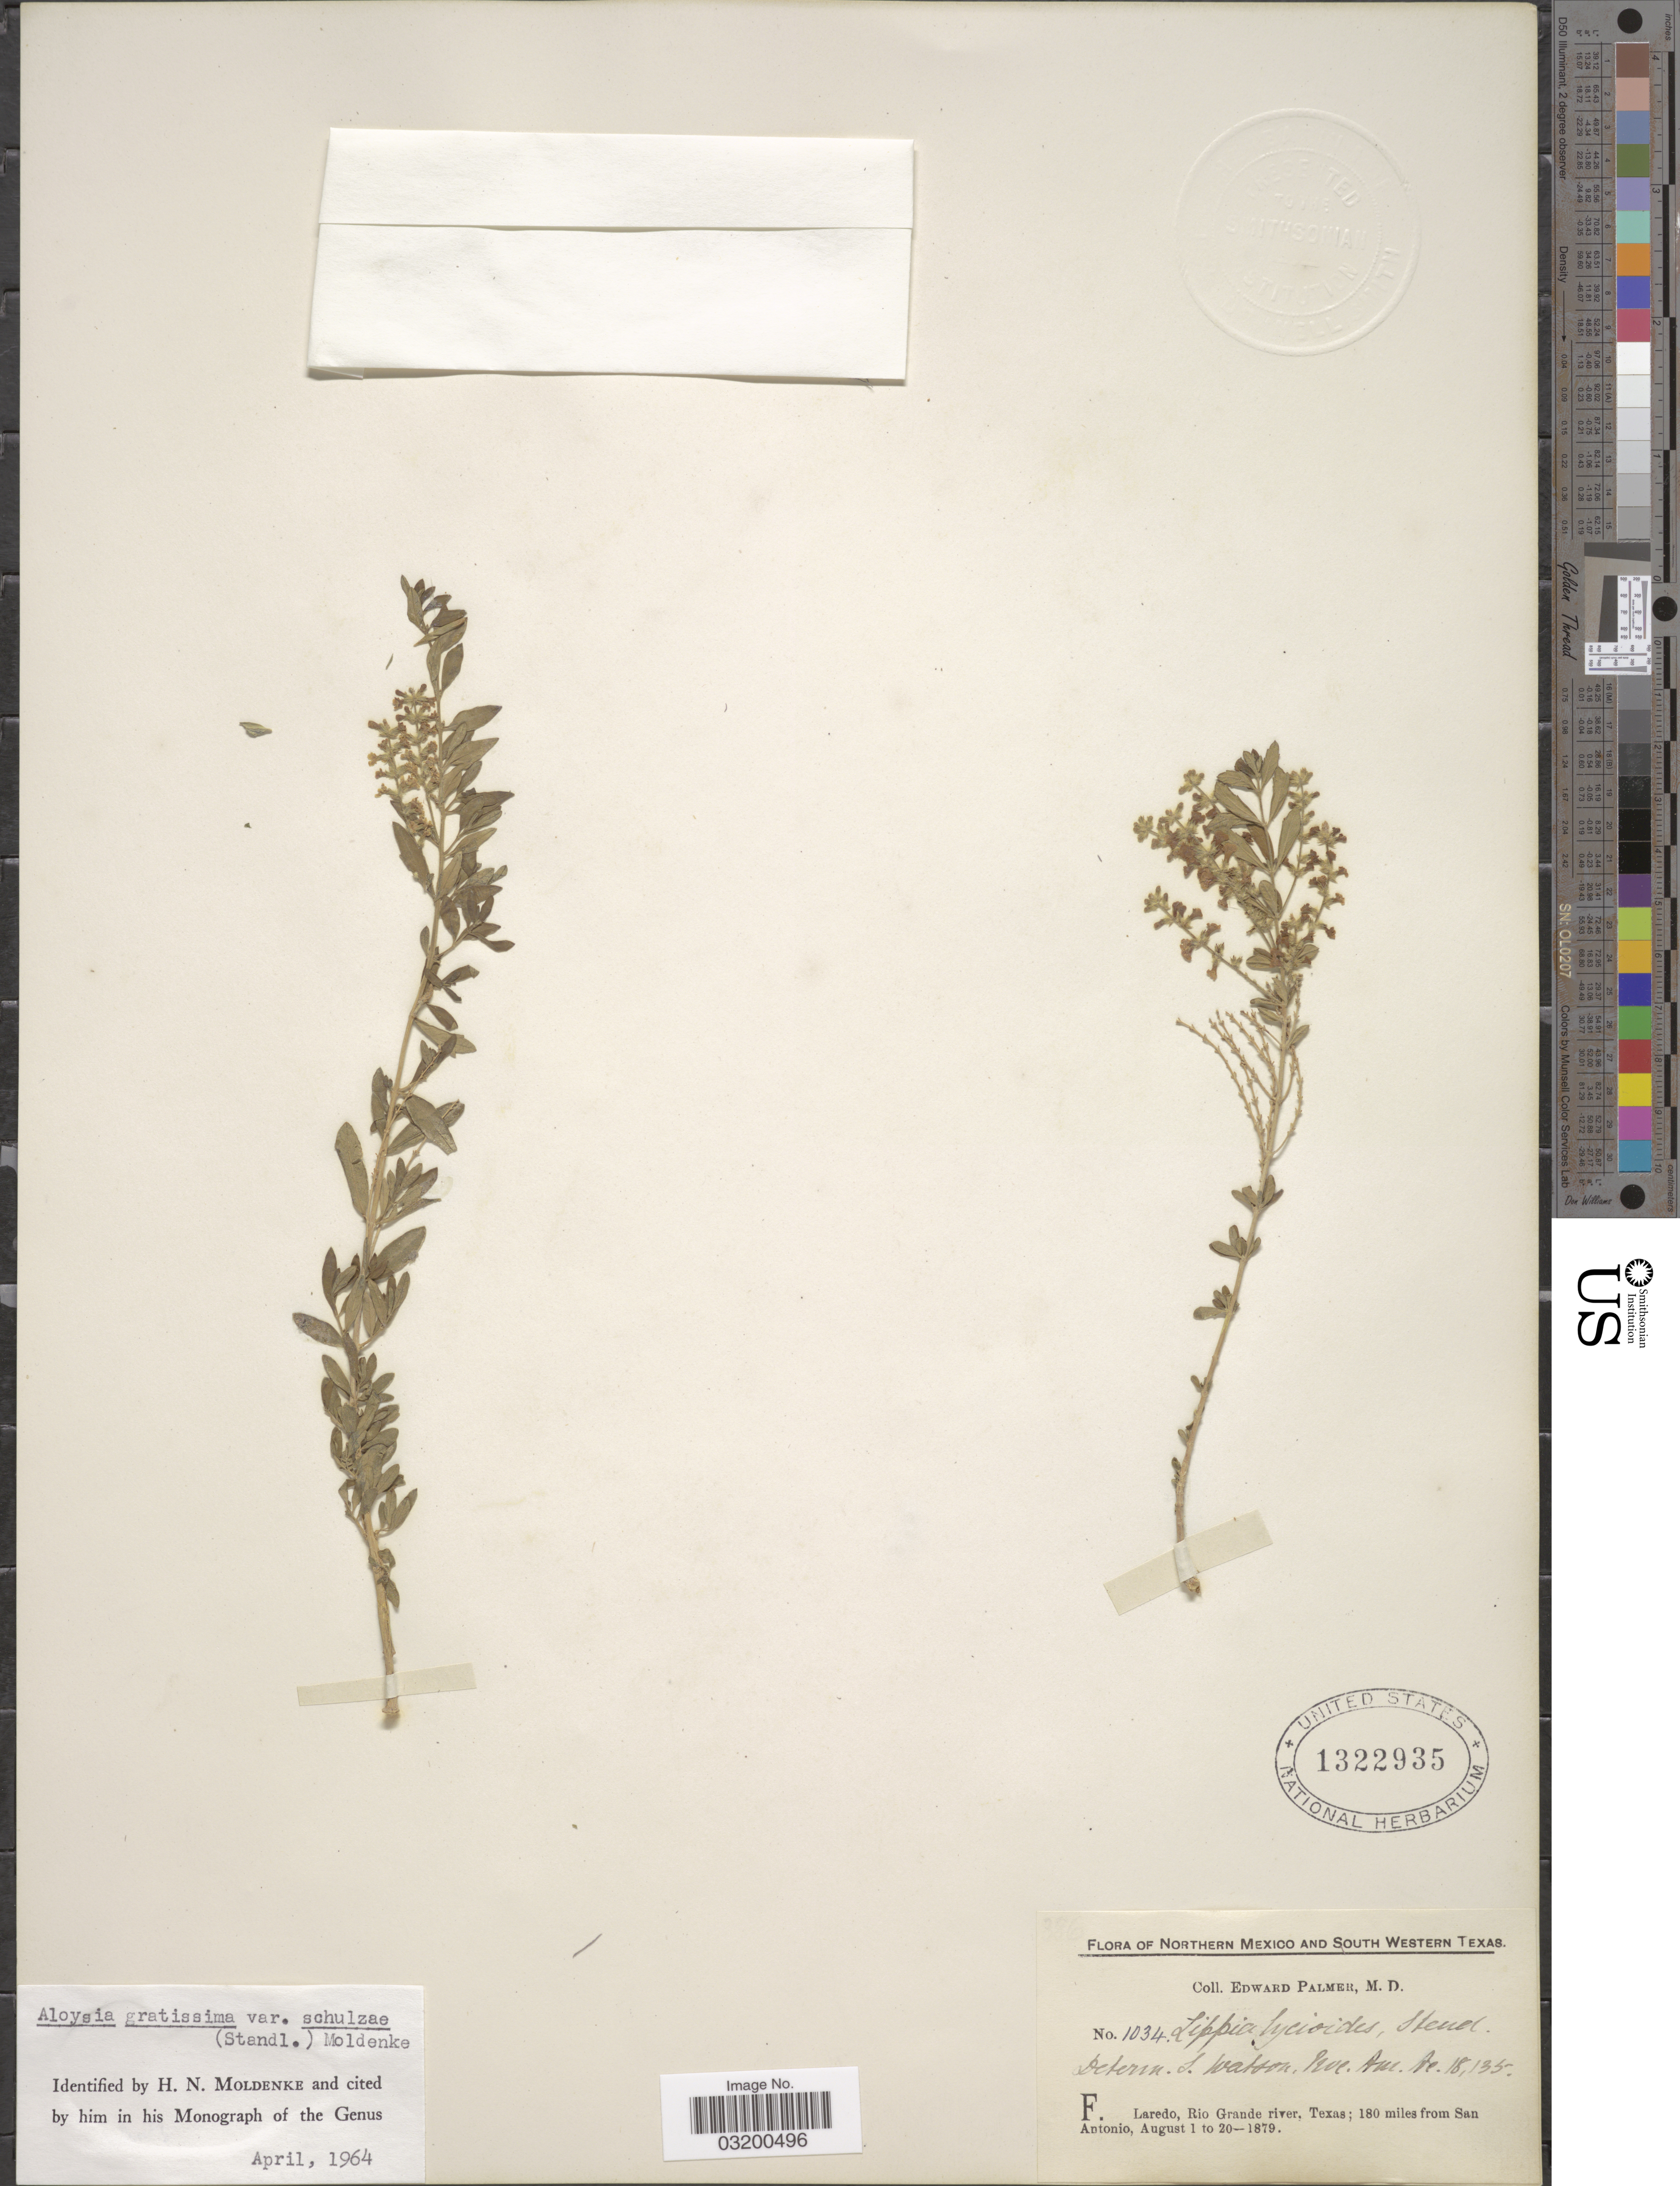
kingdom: Plantae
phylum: Tracheophyta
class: Magnoliopsida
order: Lamiales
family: Verbenaceae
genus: Aloysia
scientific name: Aloysia gratissima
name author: (Gillies & Hook.) Tronc.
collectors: E. Palmer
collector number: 1034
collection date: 1879-08-01/1879-08-20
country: United States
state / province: Texas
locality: South Western Texas. Laredo, Rio Grande river; 180 miles from San Antonio.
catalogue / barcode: US 1322935